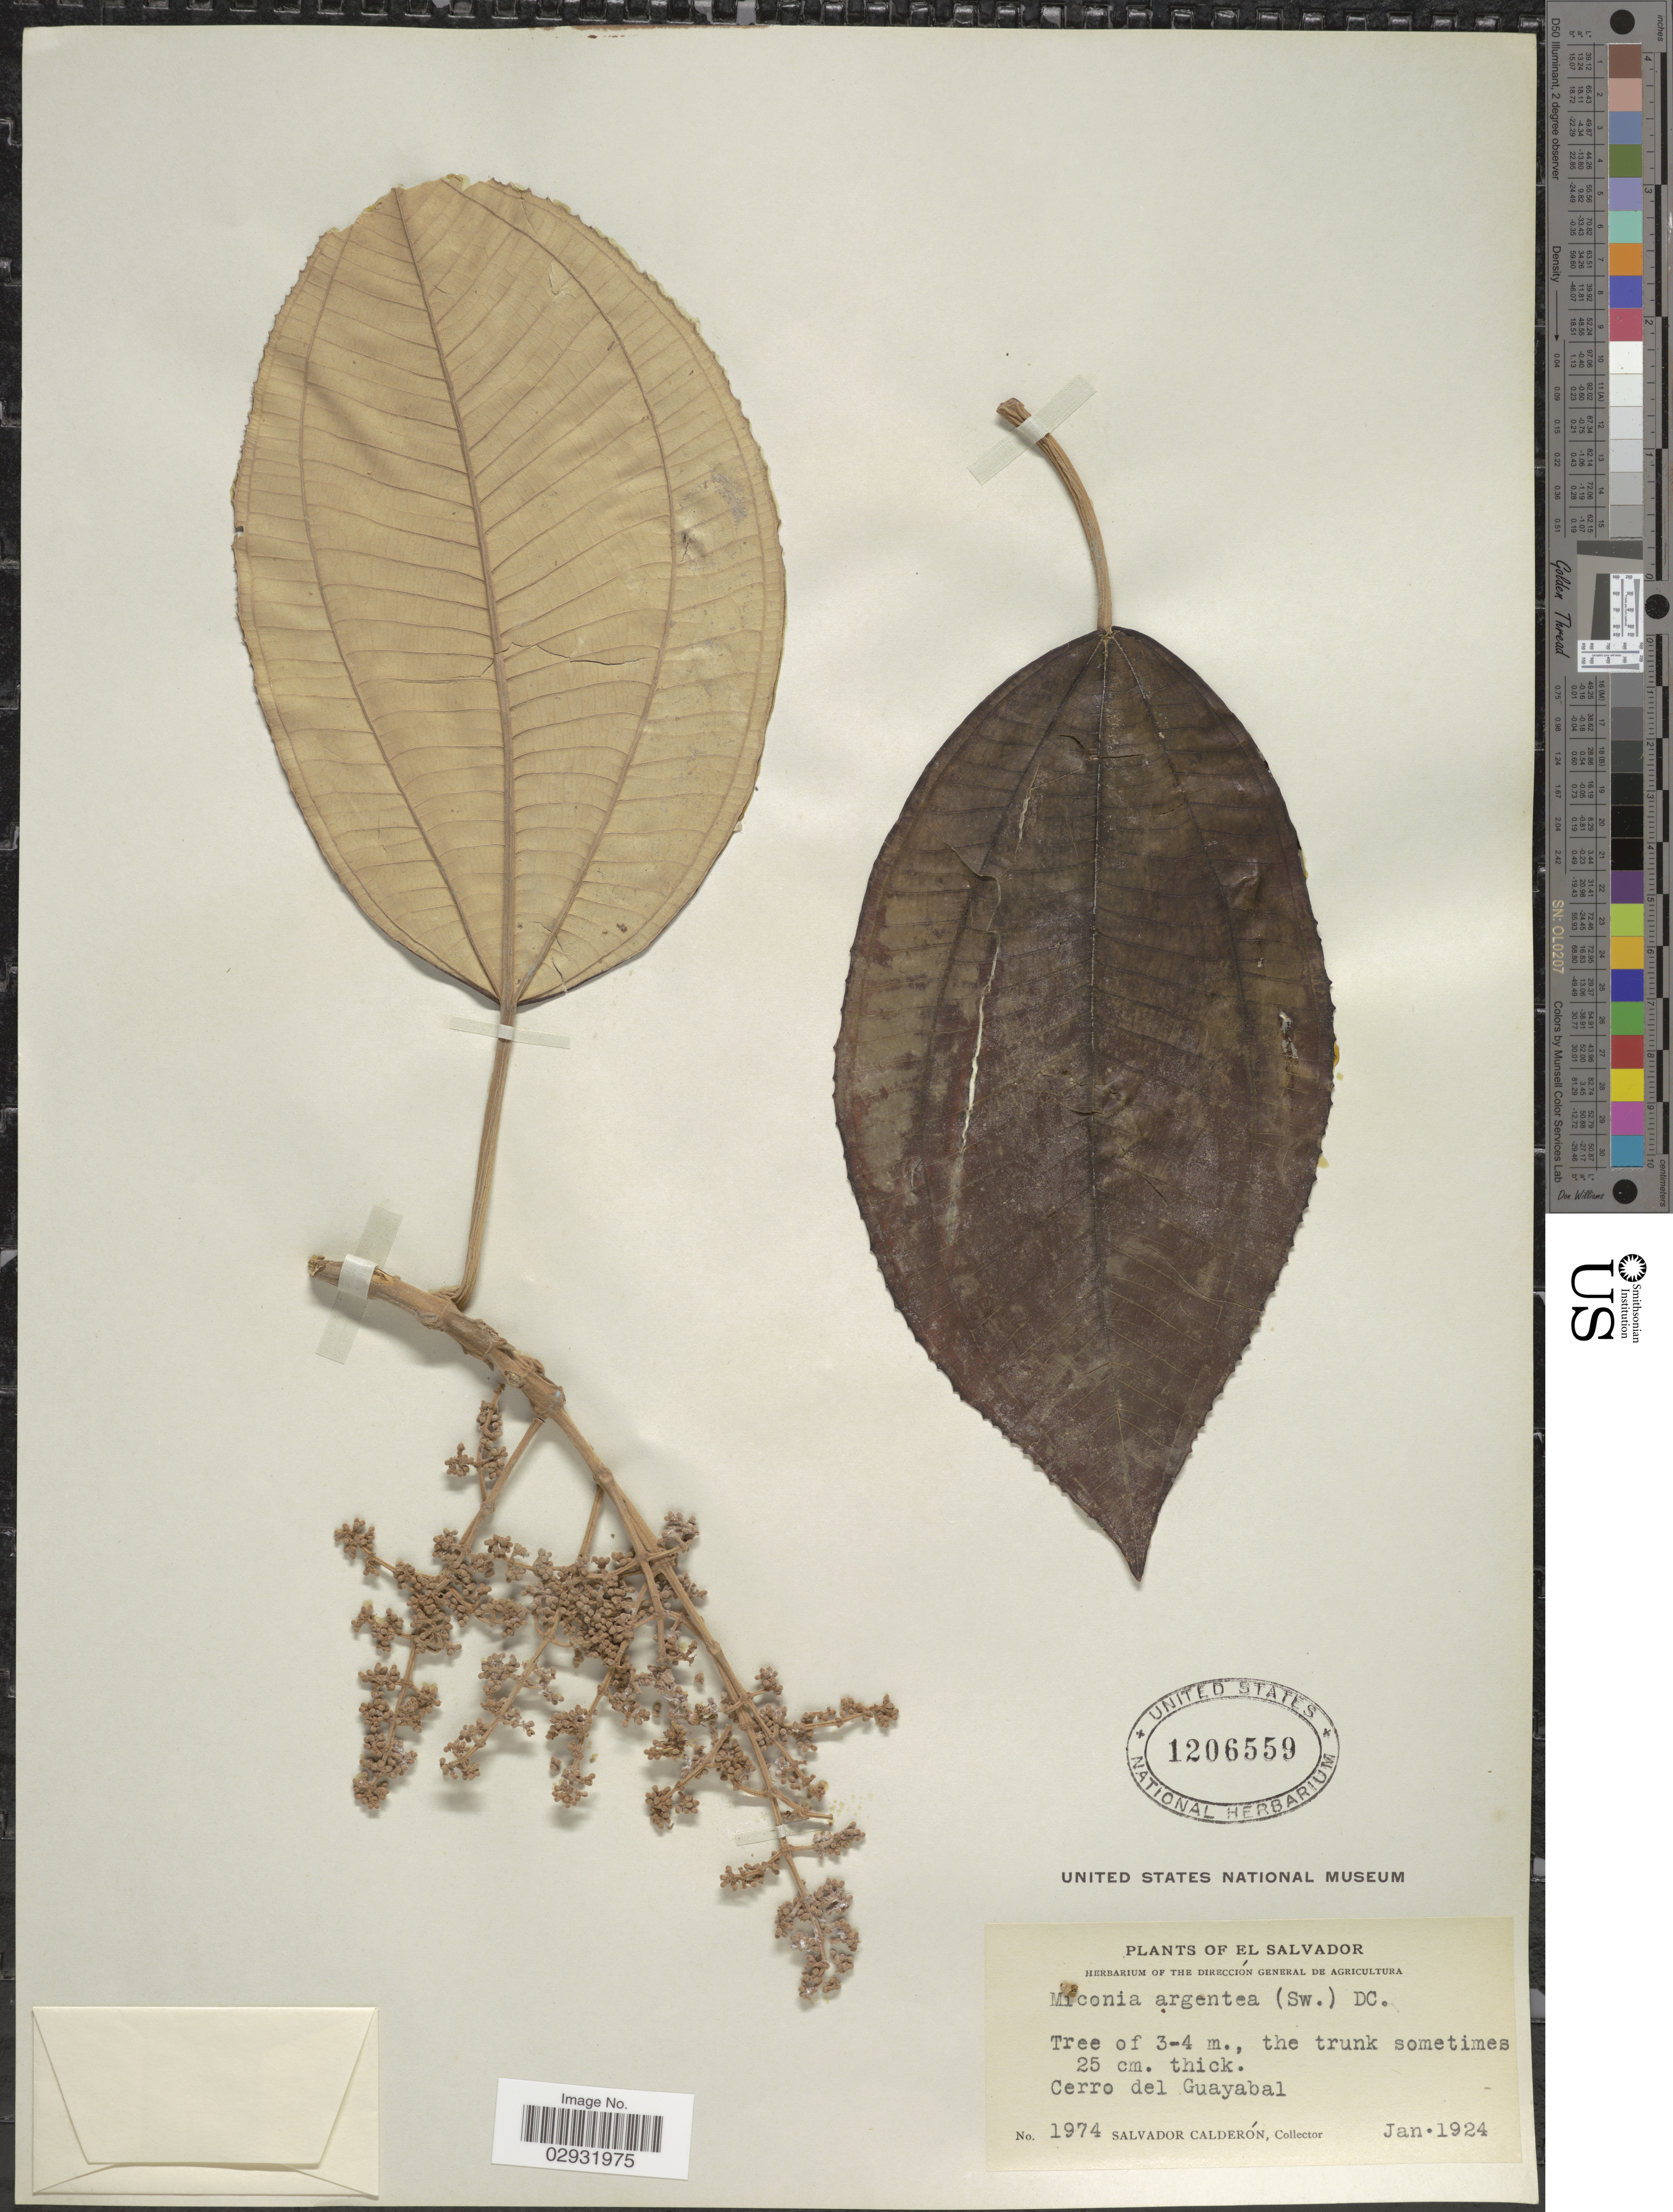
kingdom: Plantae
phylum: Tracheophyta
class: Magnoliopsida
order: Myrtales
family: Melastomataceae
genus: Miconia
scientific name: Miconia argentea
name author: (Sw.) DC.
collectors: S. Calderón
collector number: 1974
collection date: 1924-01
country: El Salvador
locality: Cerro del Guayabal.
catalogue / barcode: US 1206559